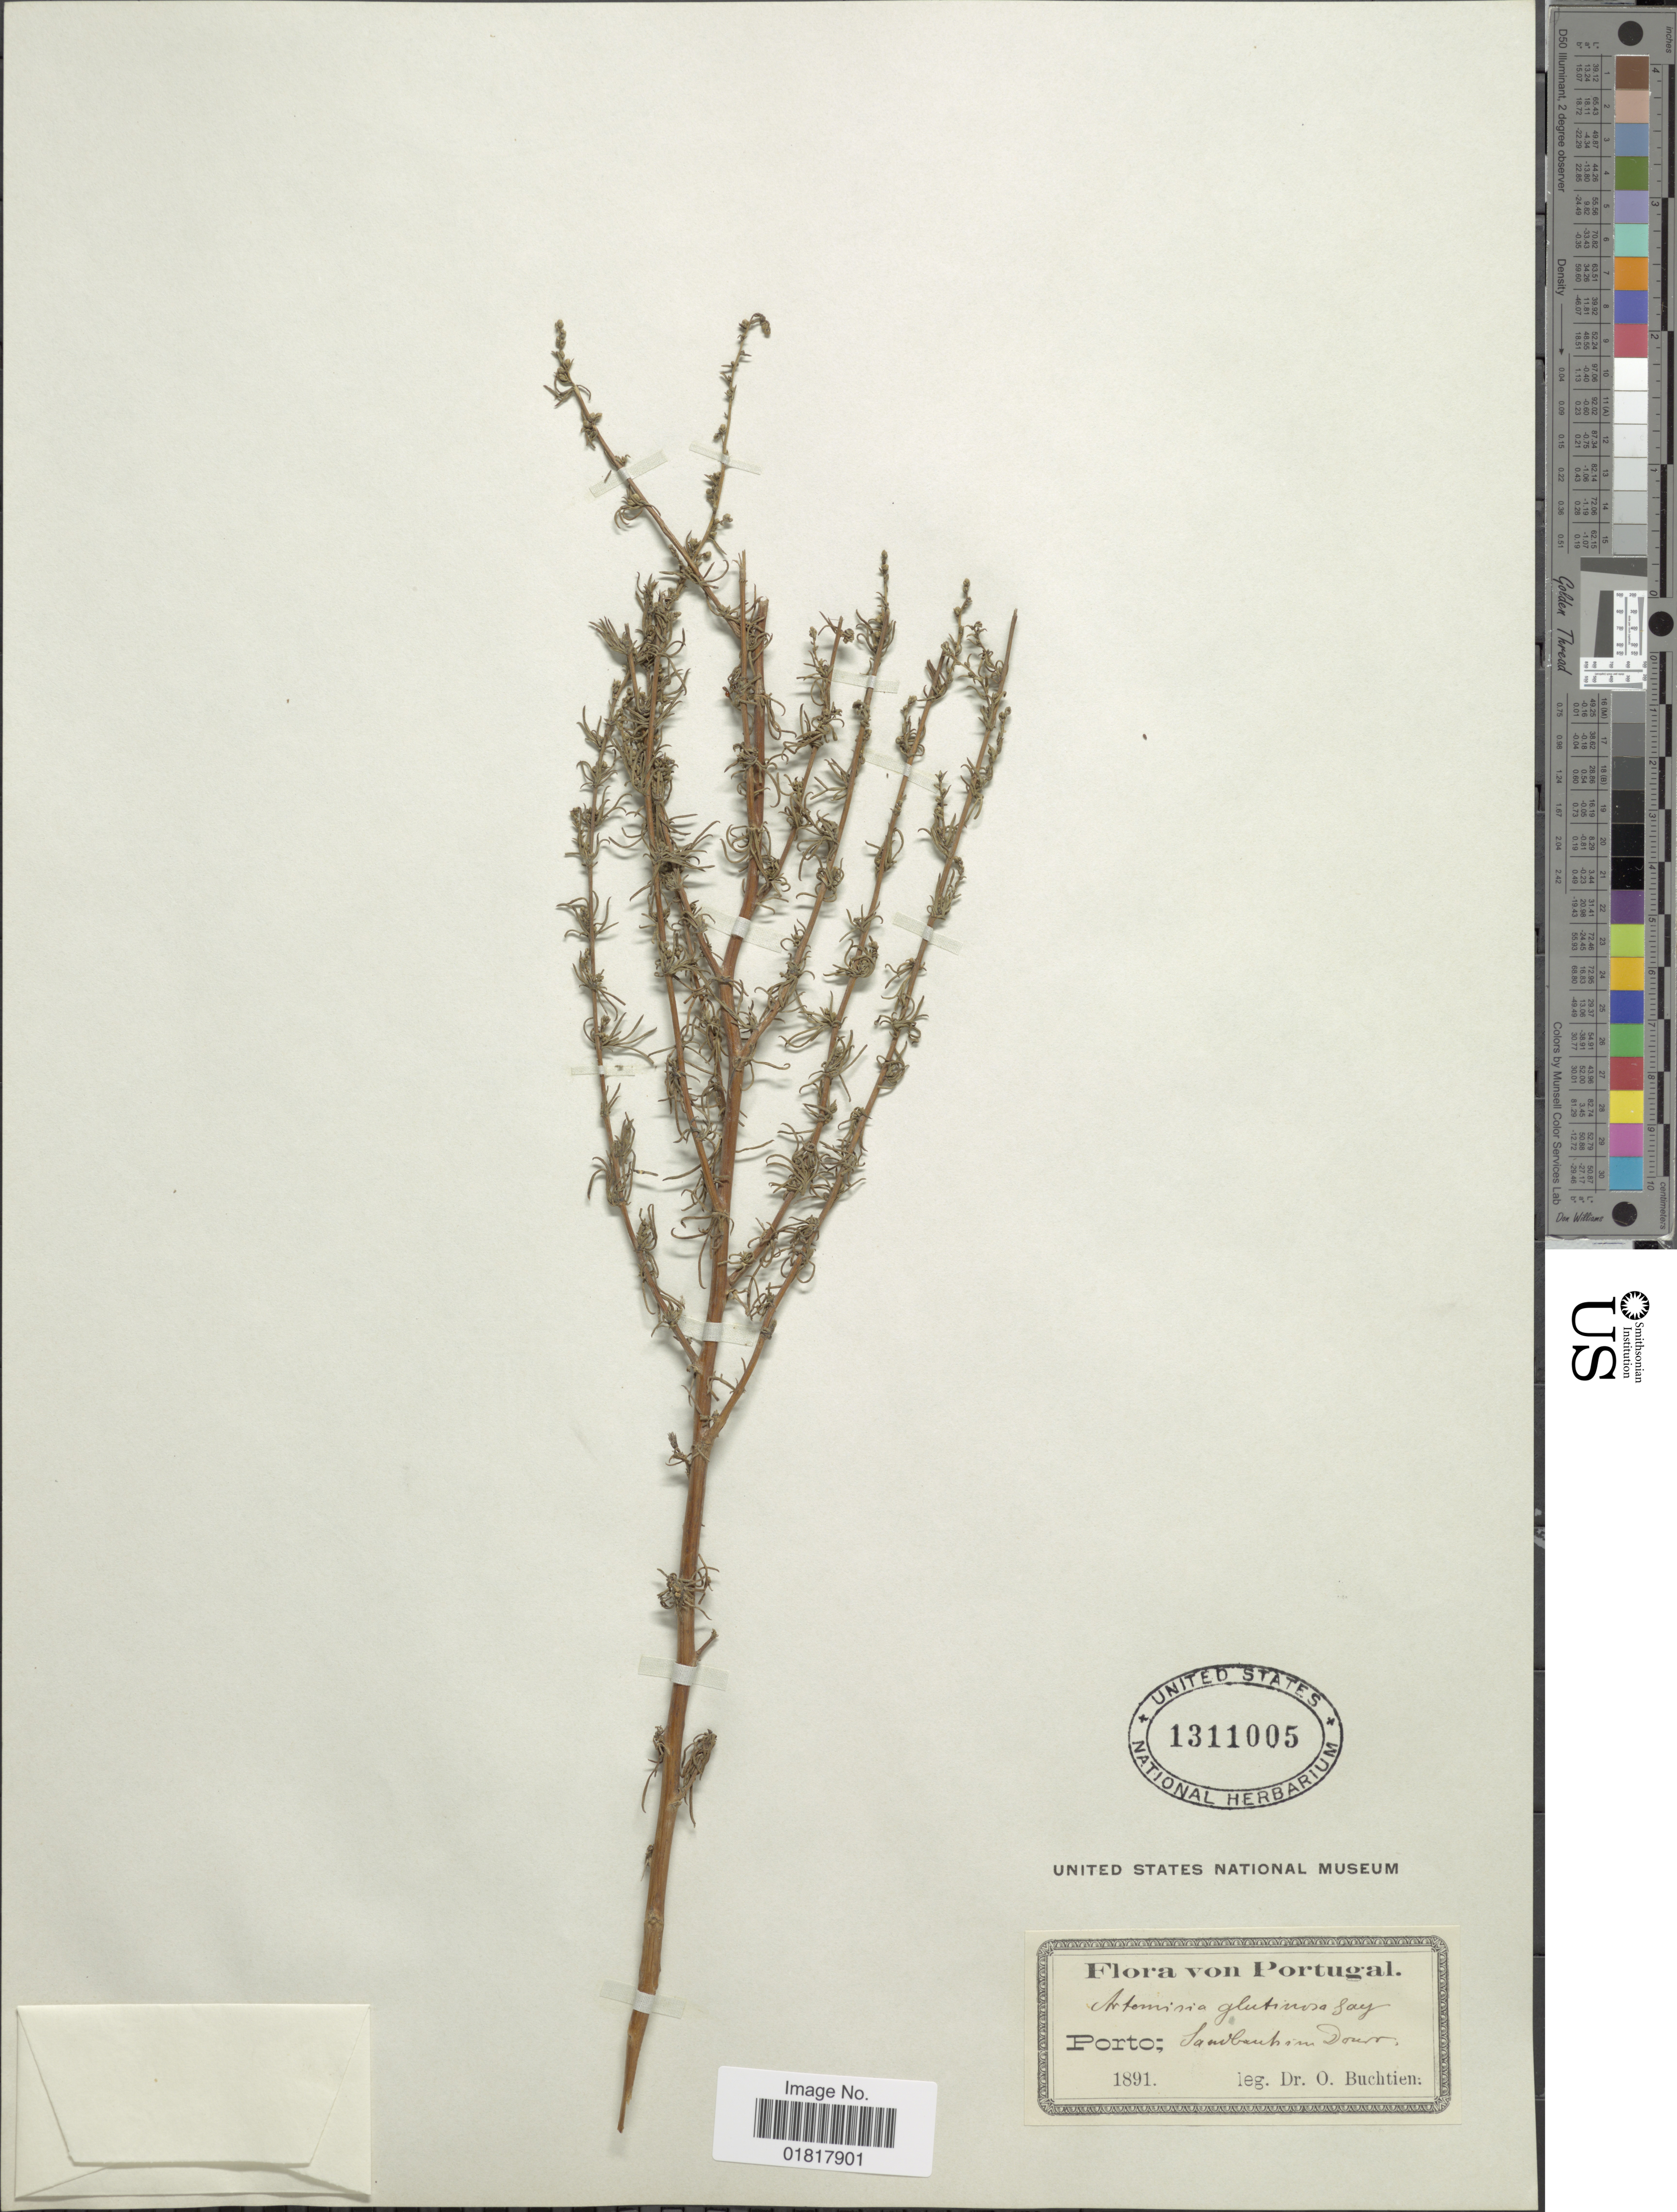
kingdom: Plantae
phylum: Tracheophyta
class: Magnoliopsida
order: Asterales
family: Asteraceae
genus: Artemisia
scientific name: Artemisia glutinosa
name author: J. Gay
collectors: O. Buchtien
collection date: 1891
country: Portugal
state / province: Porto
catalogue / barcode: US 1311005